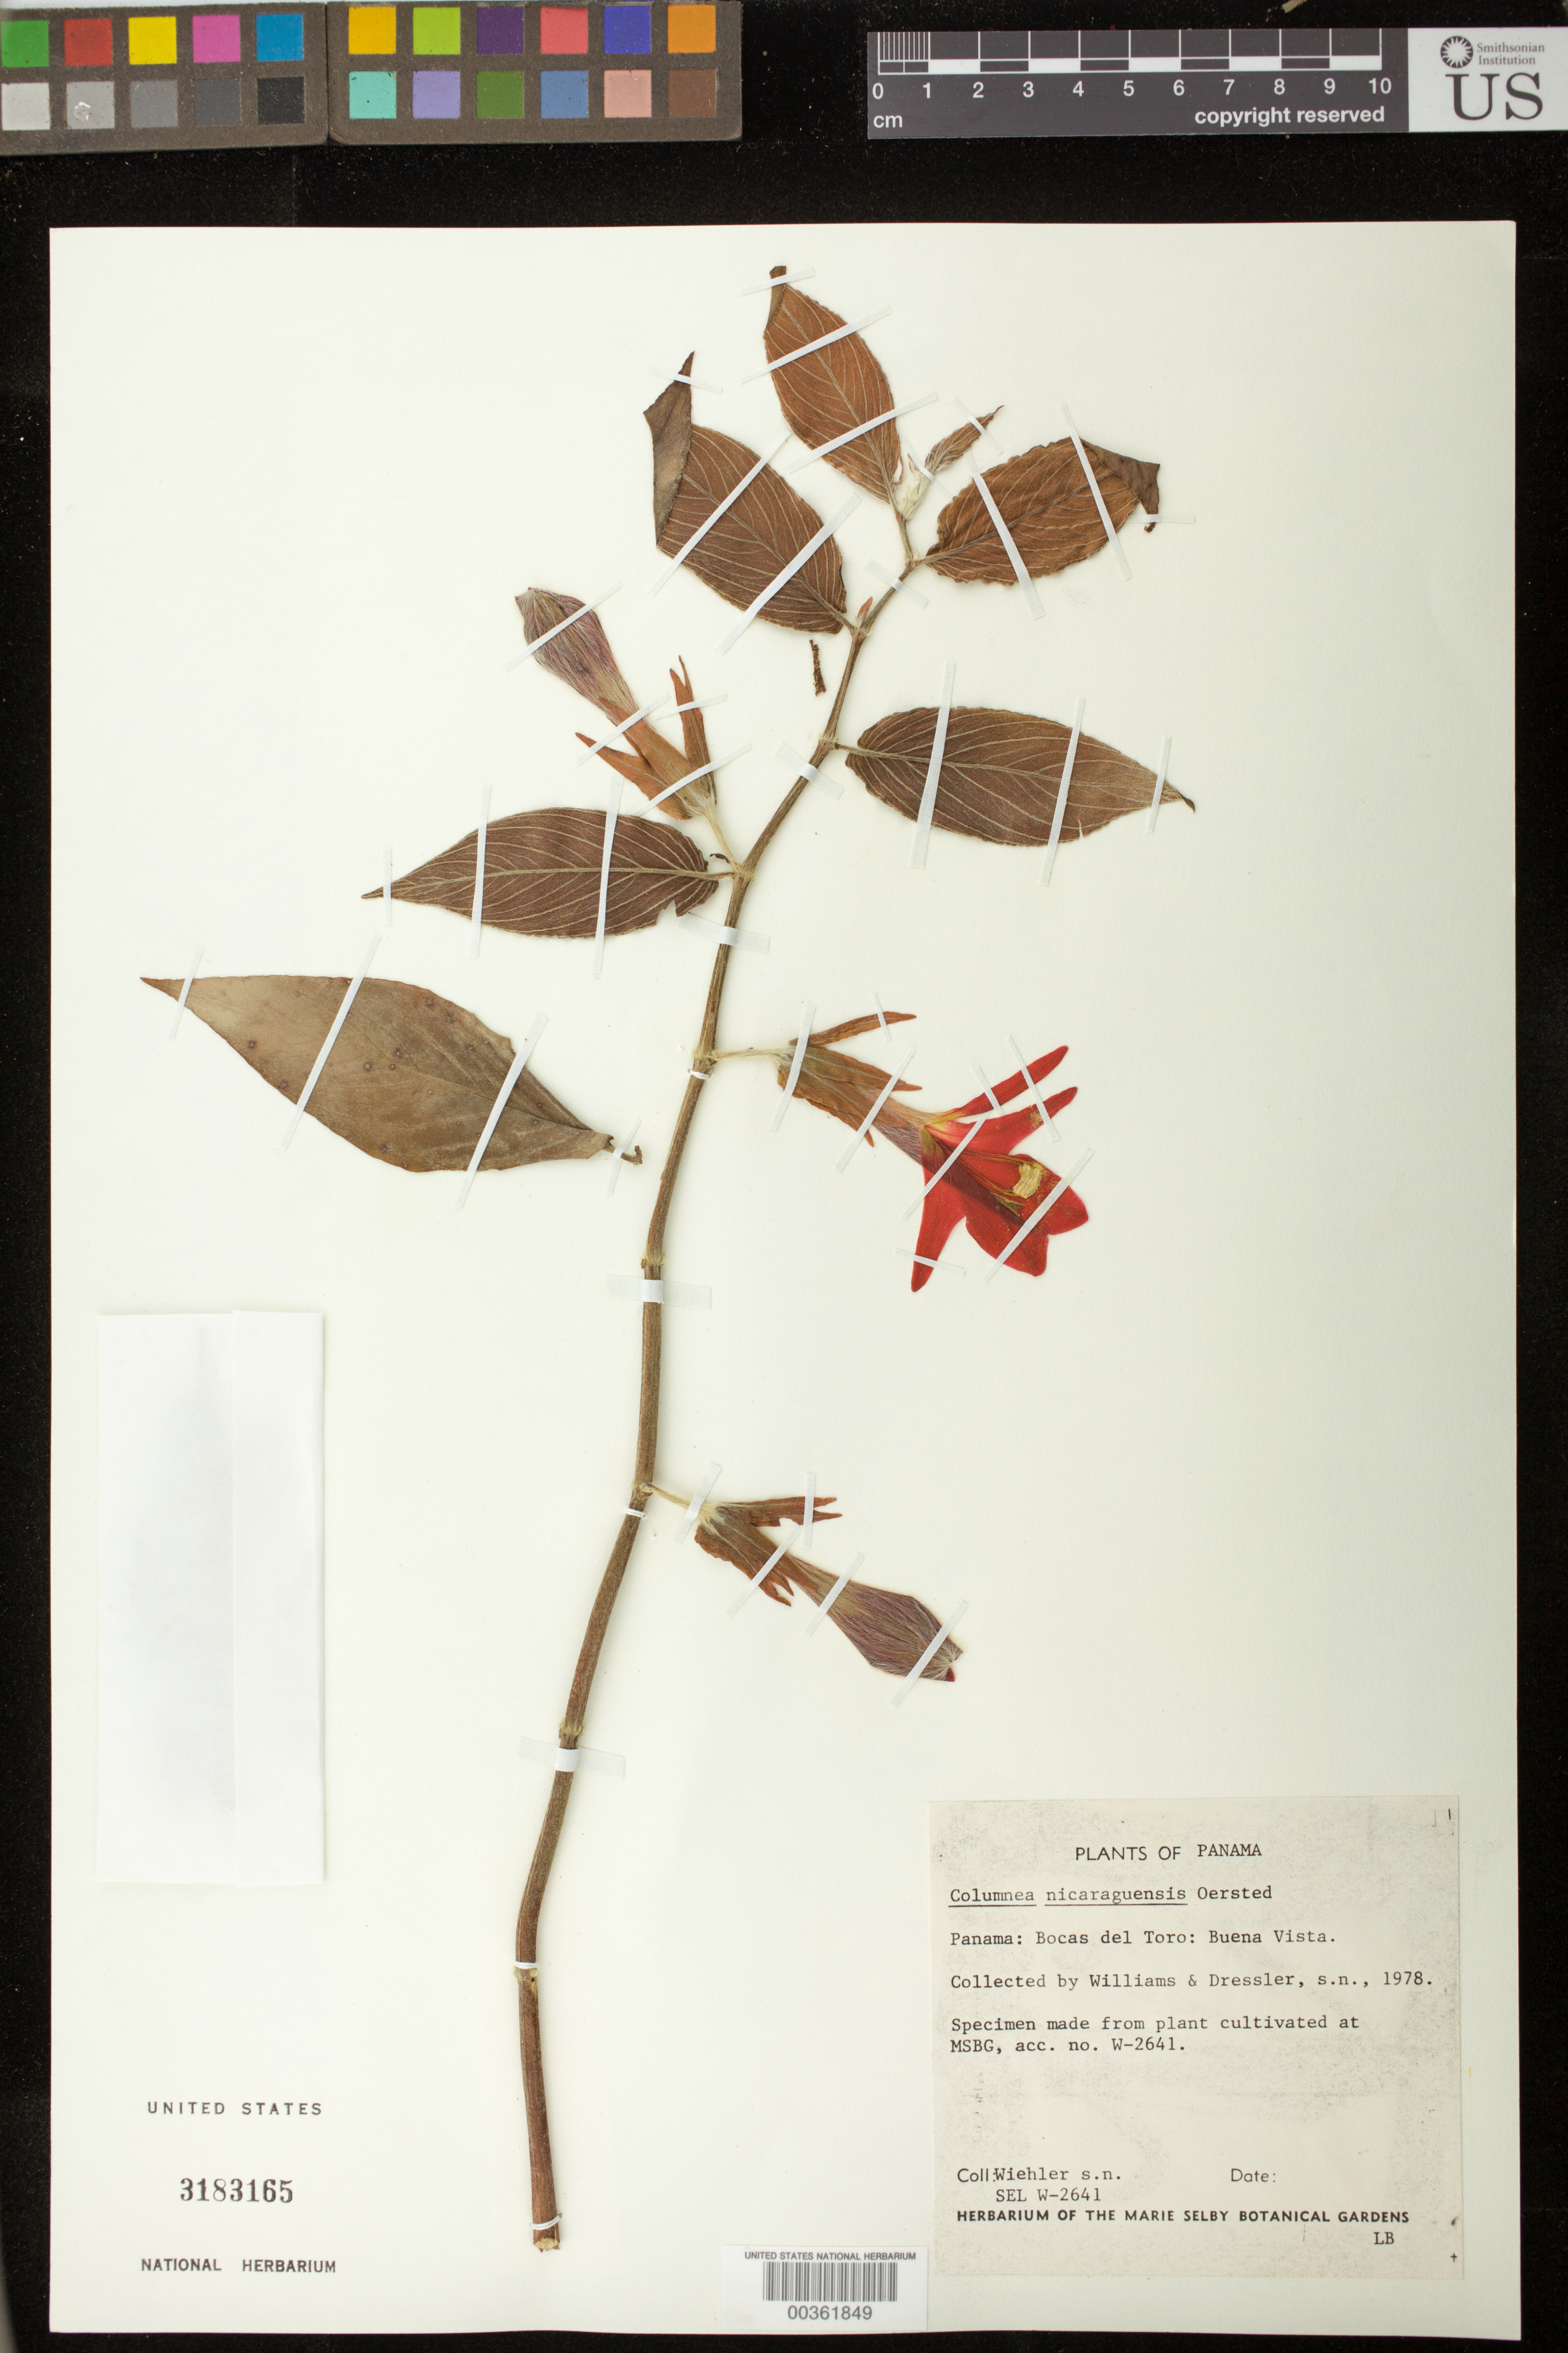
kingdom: Plantae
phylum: Tracheophyta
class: Magnoliopsida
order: Lamiales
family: Gesneriaceae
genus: Columnea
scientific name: Columnea nicaraguensis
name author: Oerst.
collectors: H. J. Wiehler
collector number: s.n. [W-2641]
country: Panama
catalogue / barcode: US 3183165